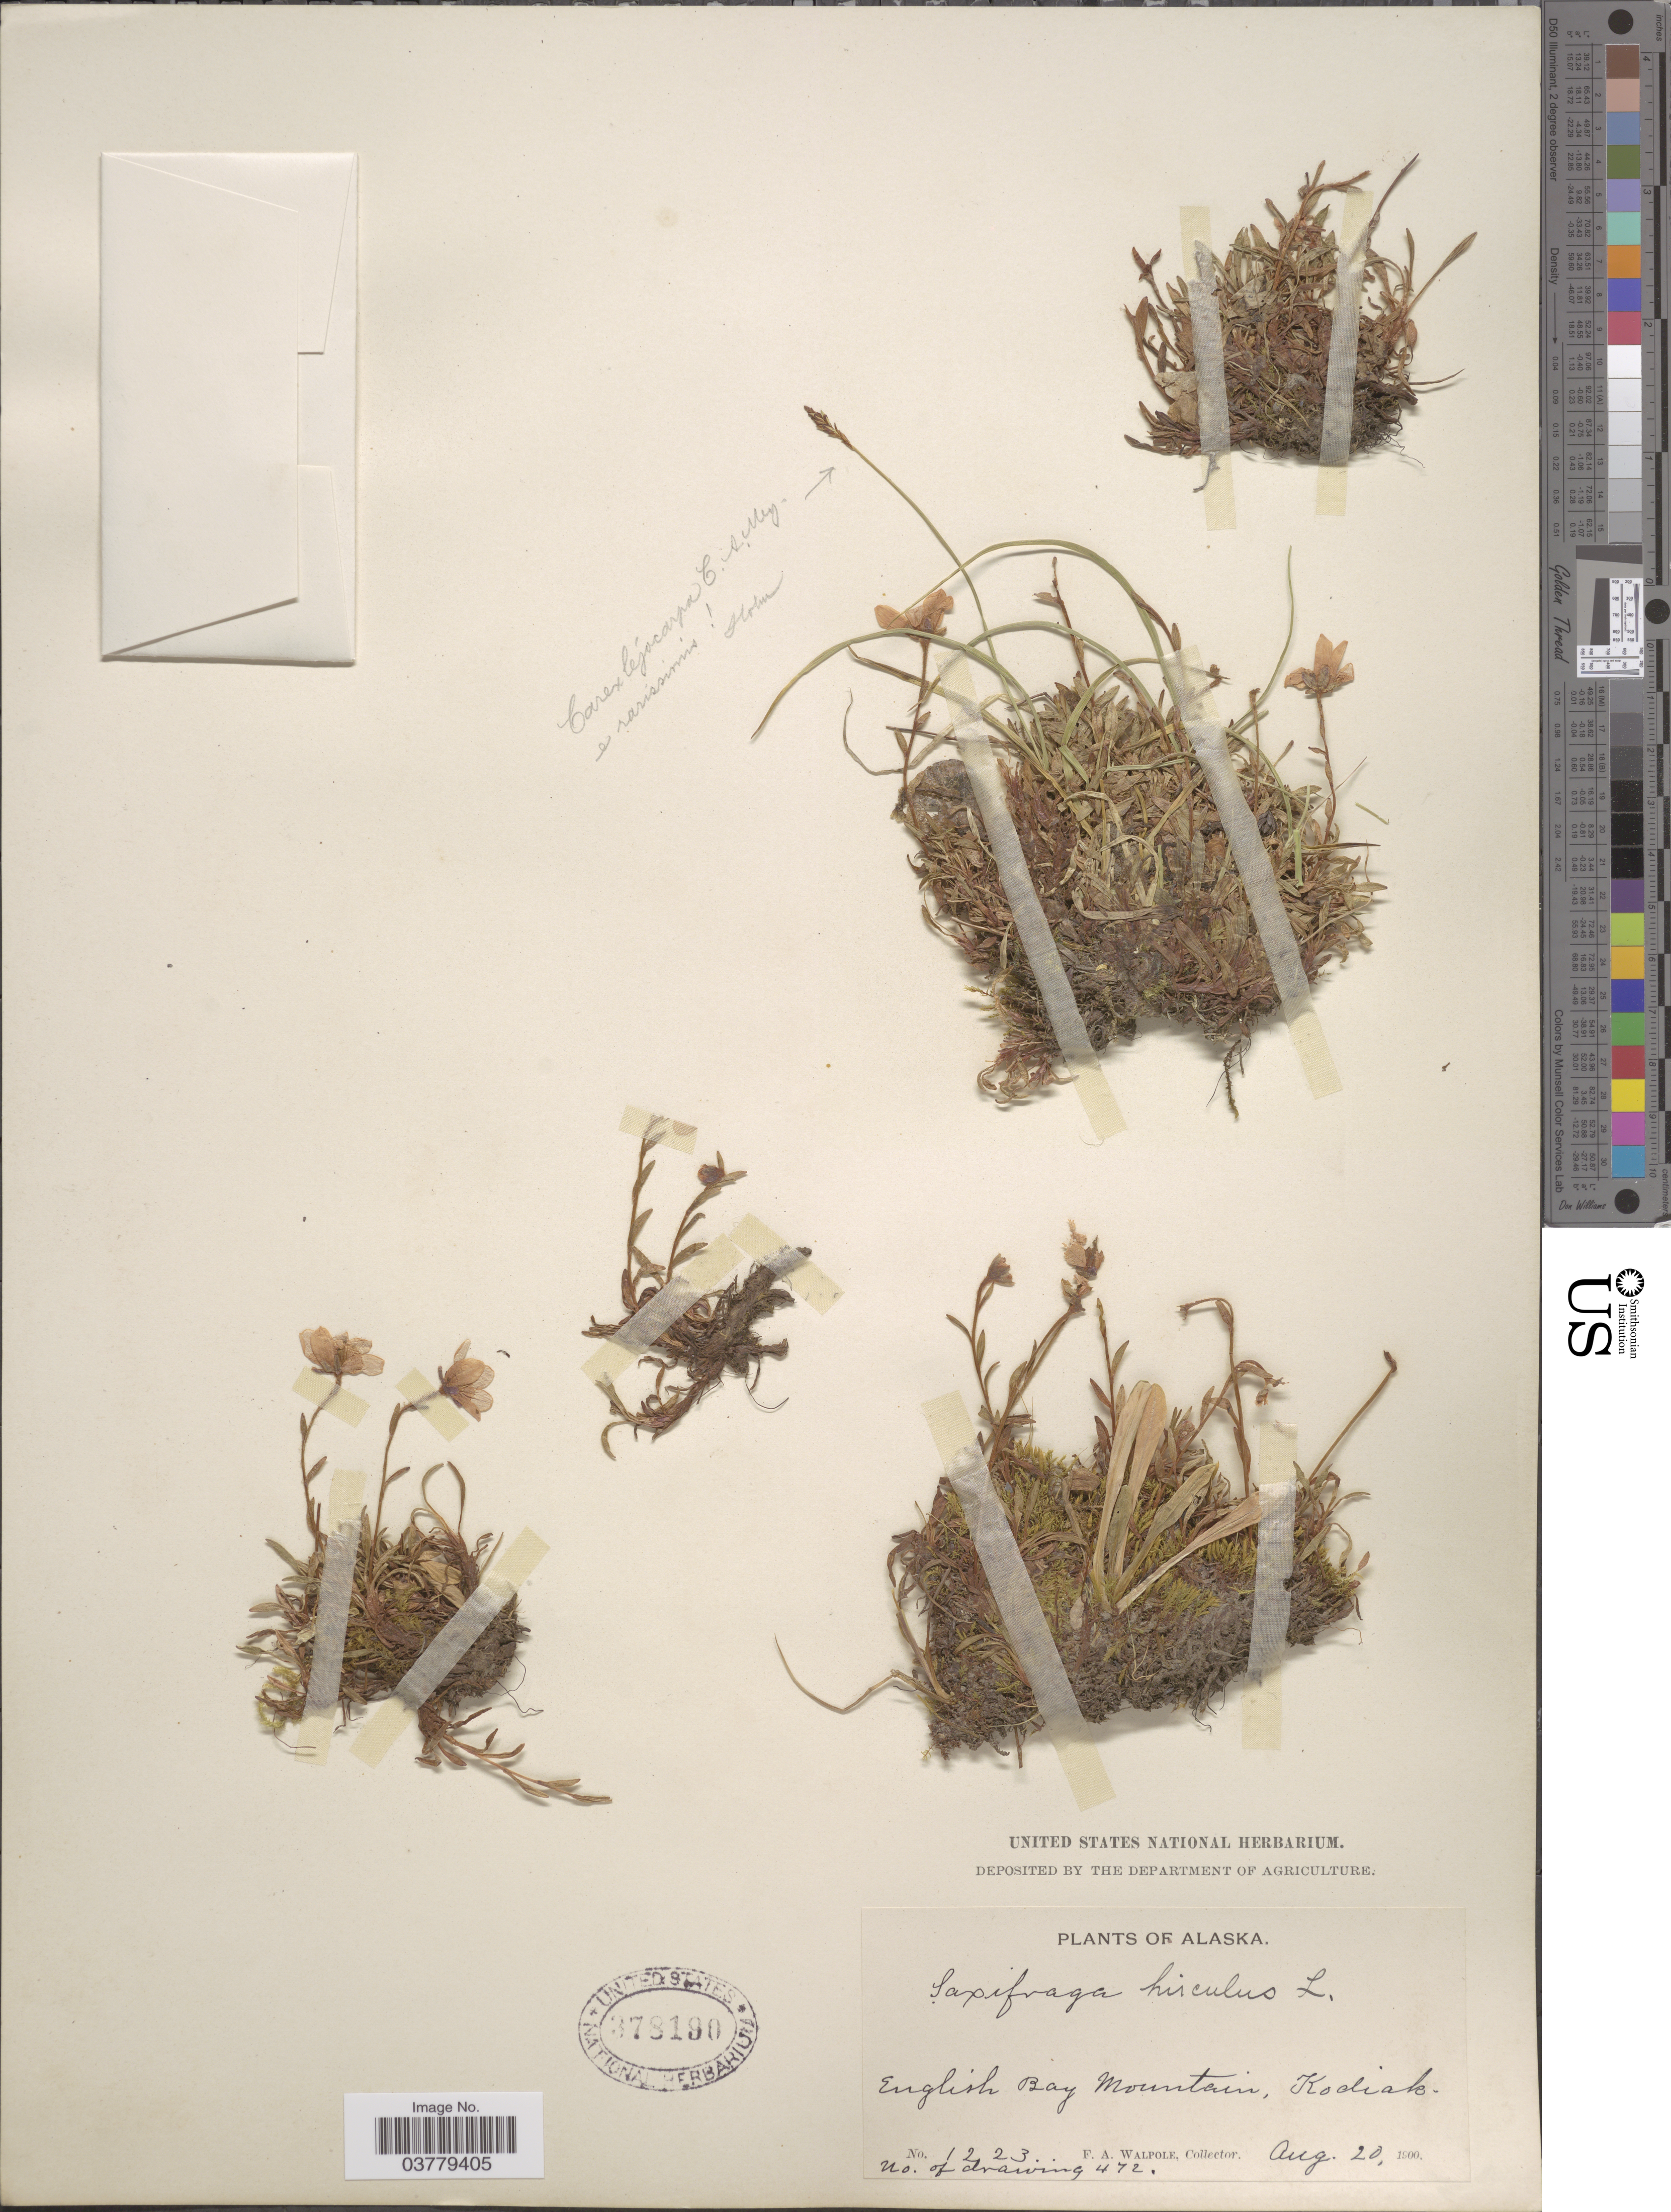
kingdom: Plantae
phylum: Tracheophyta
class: Magnoliopsida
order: Saxifragales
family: Saxifragaceae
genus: Saxifraga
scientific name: Saxifraga hirculus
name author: L.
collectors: F. Walpole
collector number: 1223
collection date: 1900-08-20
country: United States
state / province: Alaska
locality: English Bay Mountain, Kodiak.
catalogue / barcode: US 378190